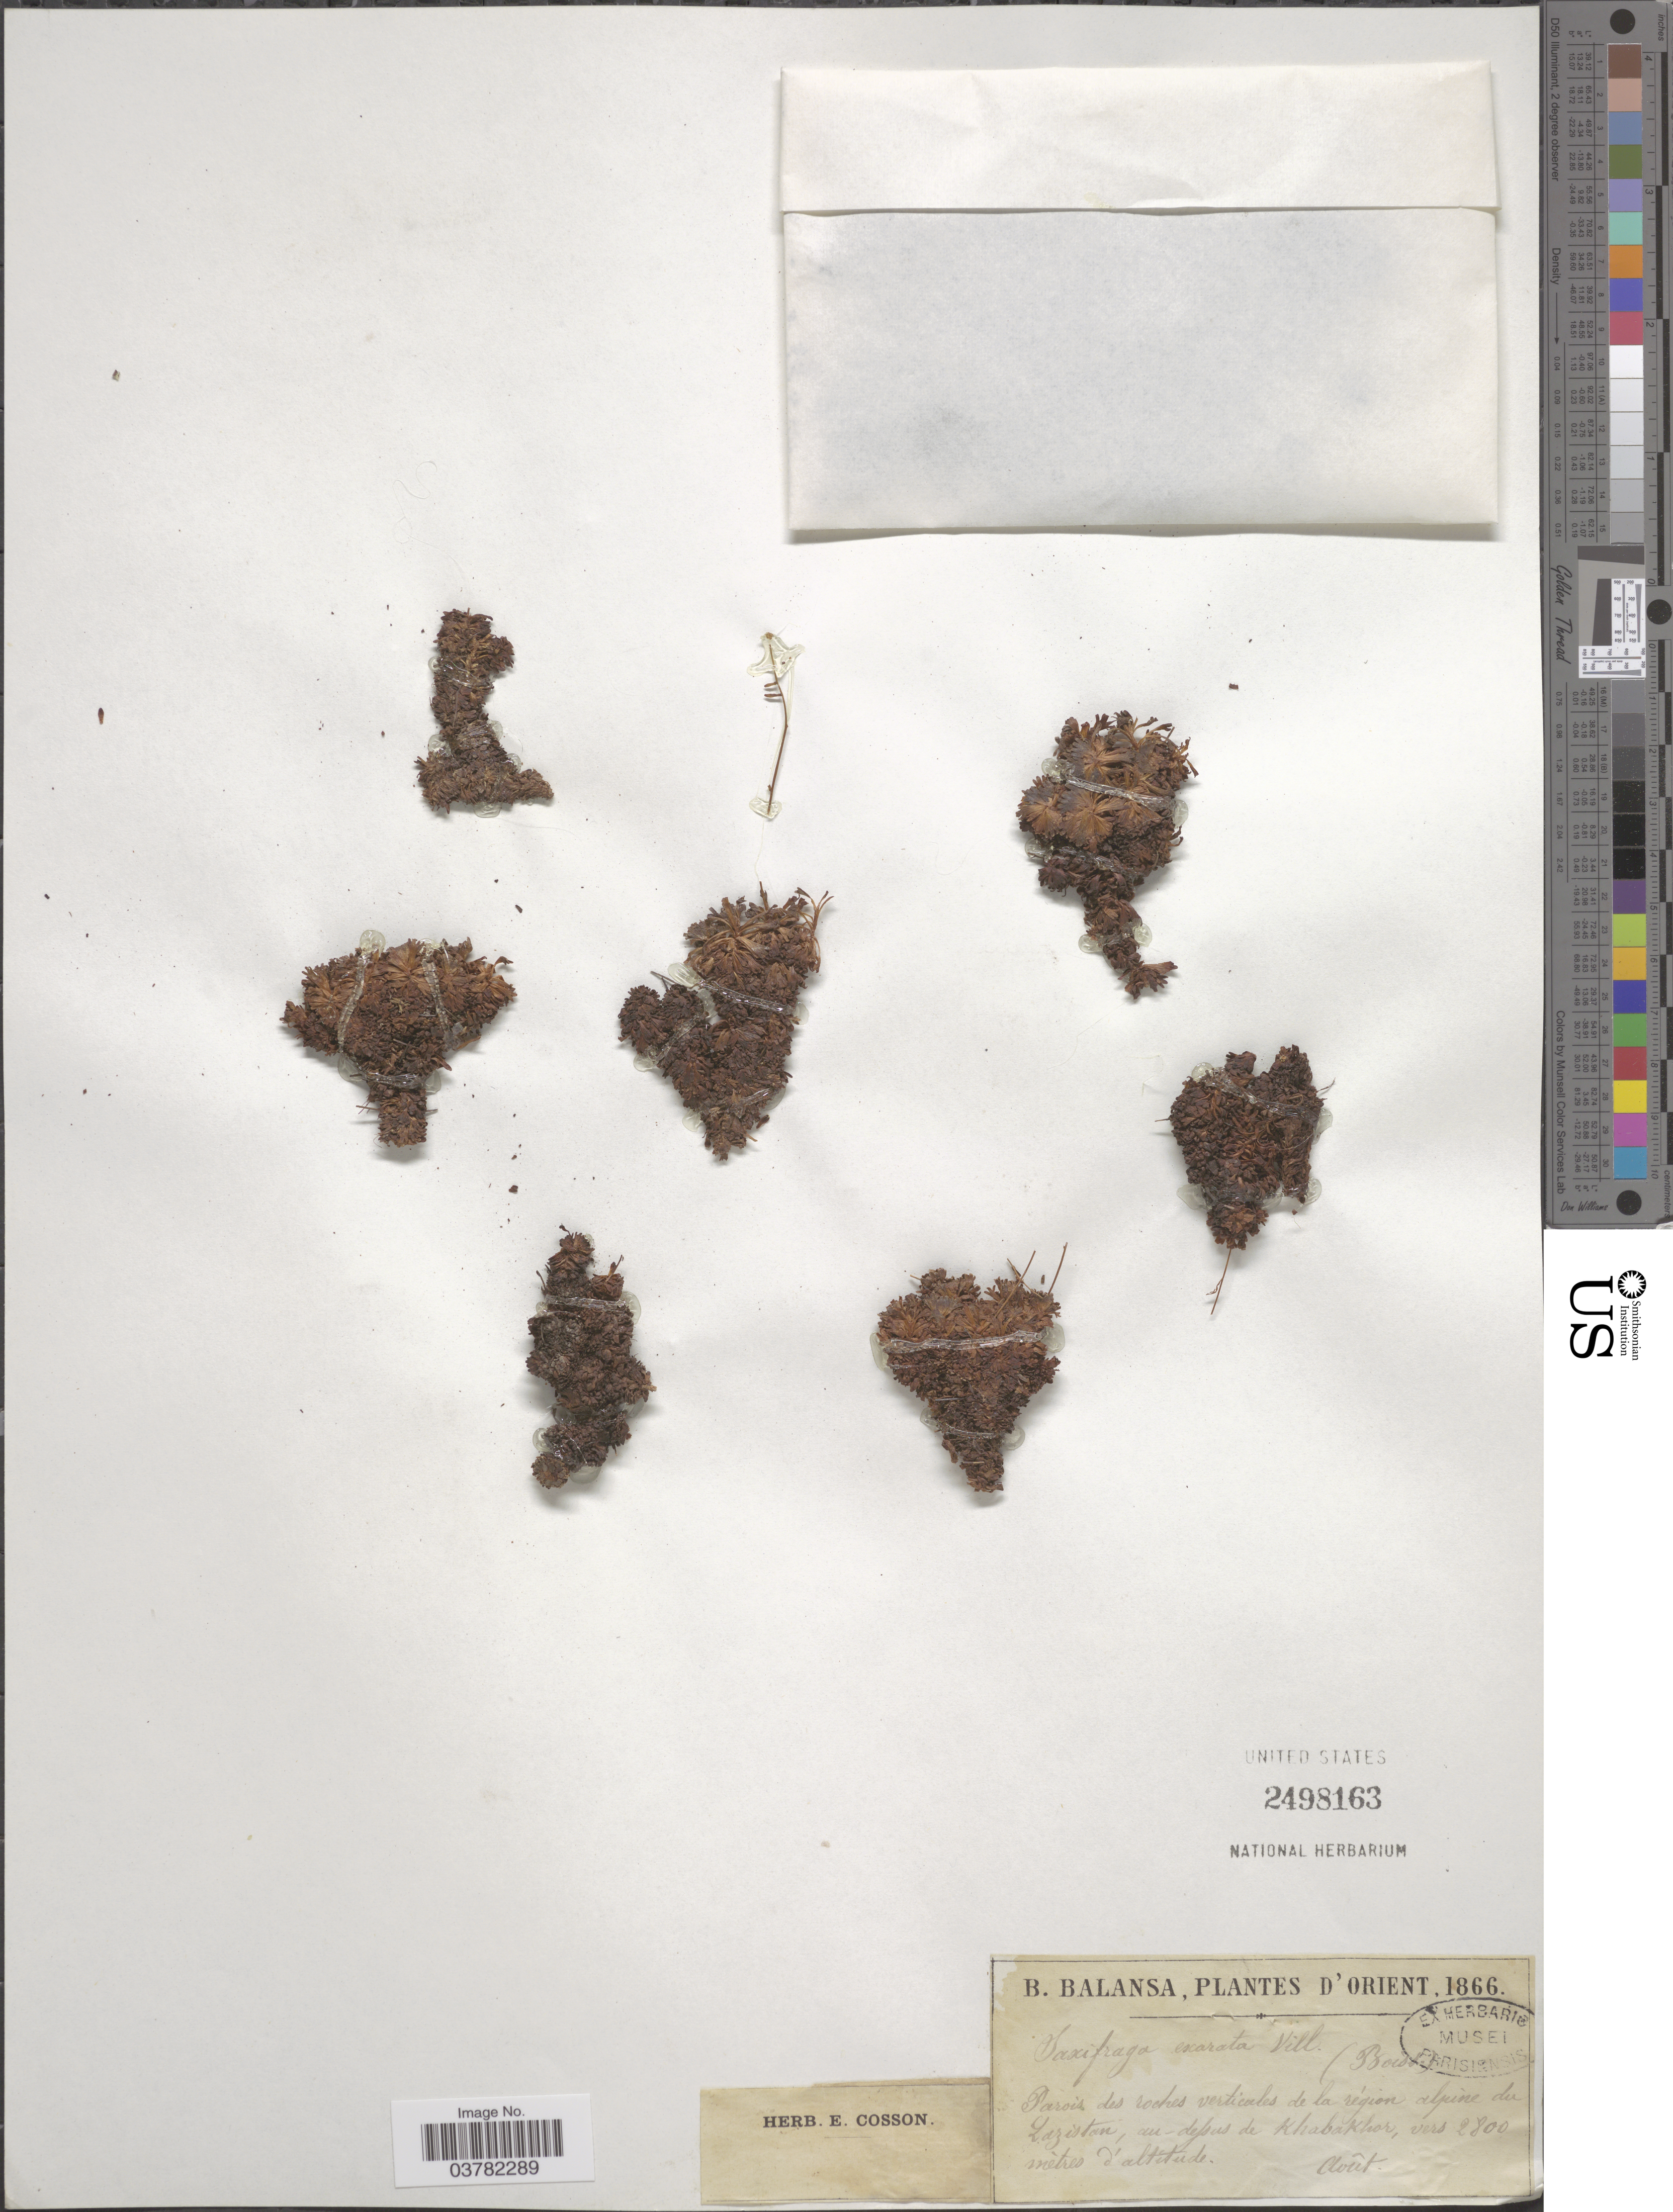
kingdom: Plantae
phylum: Tracheophyta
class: Magnoliopsida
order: Saxifragales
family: Saxifragaceae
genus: Saxifraga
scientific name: Saxifraga exarata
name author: Vill.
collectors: B. Balansa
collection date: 1866-08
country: Turkey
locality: Parois des roches verticales de la région alpine de Lazistan, au-dessus de Khabakhor.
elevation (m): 2800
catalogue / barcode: US 2498163